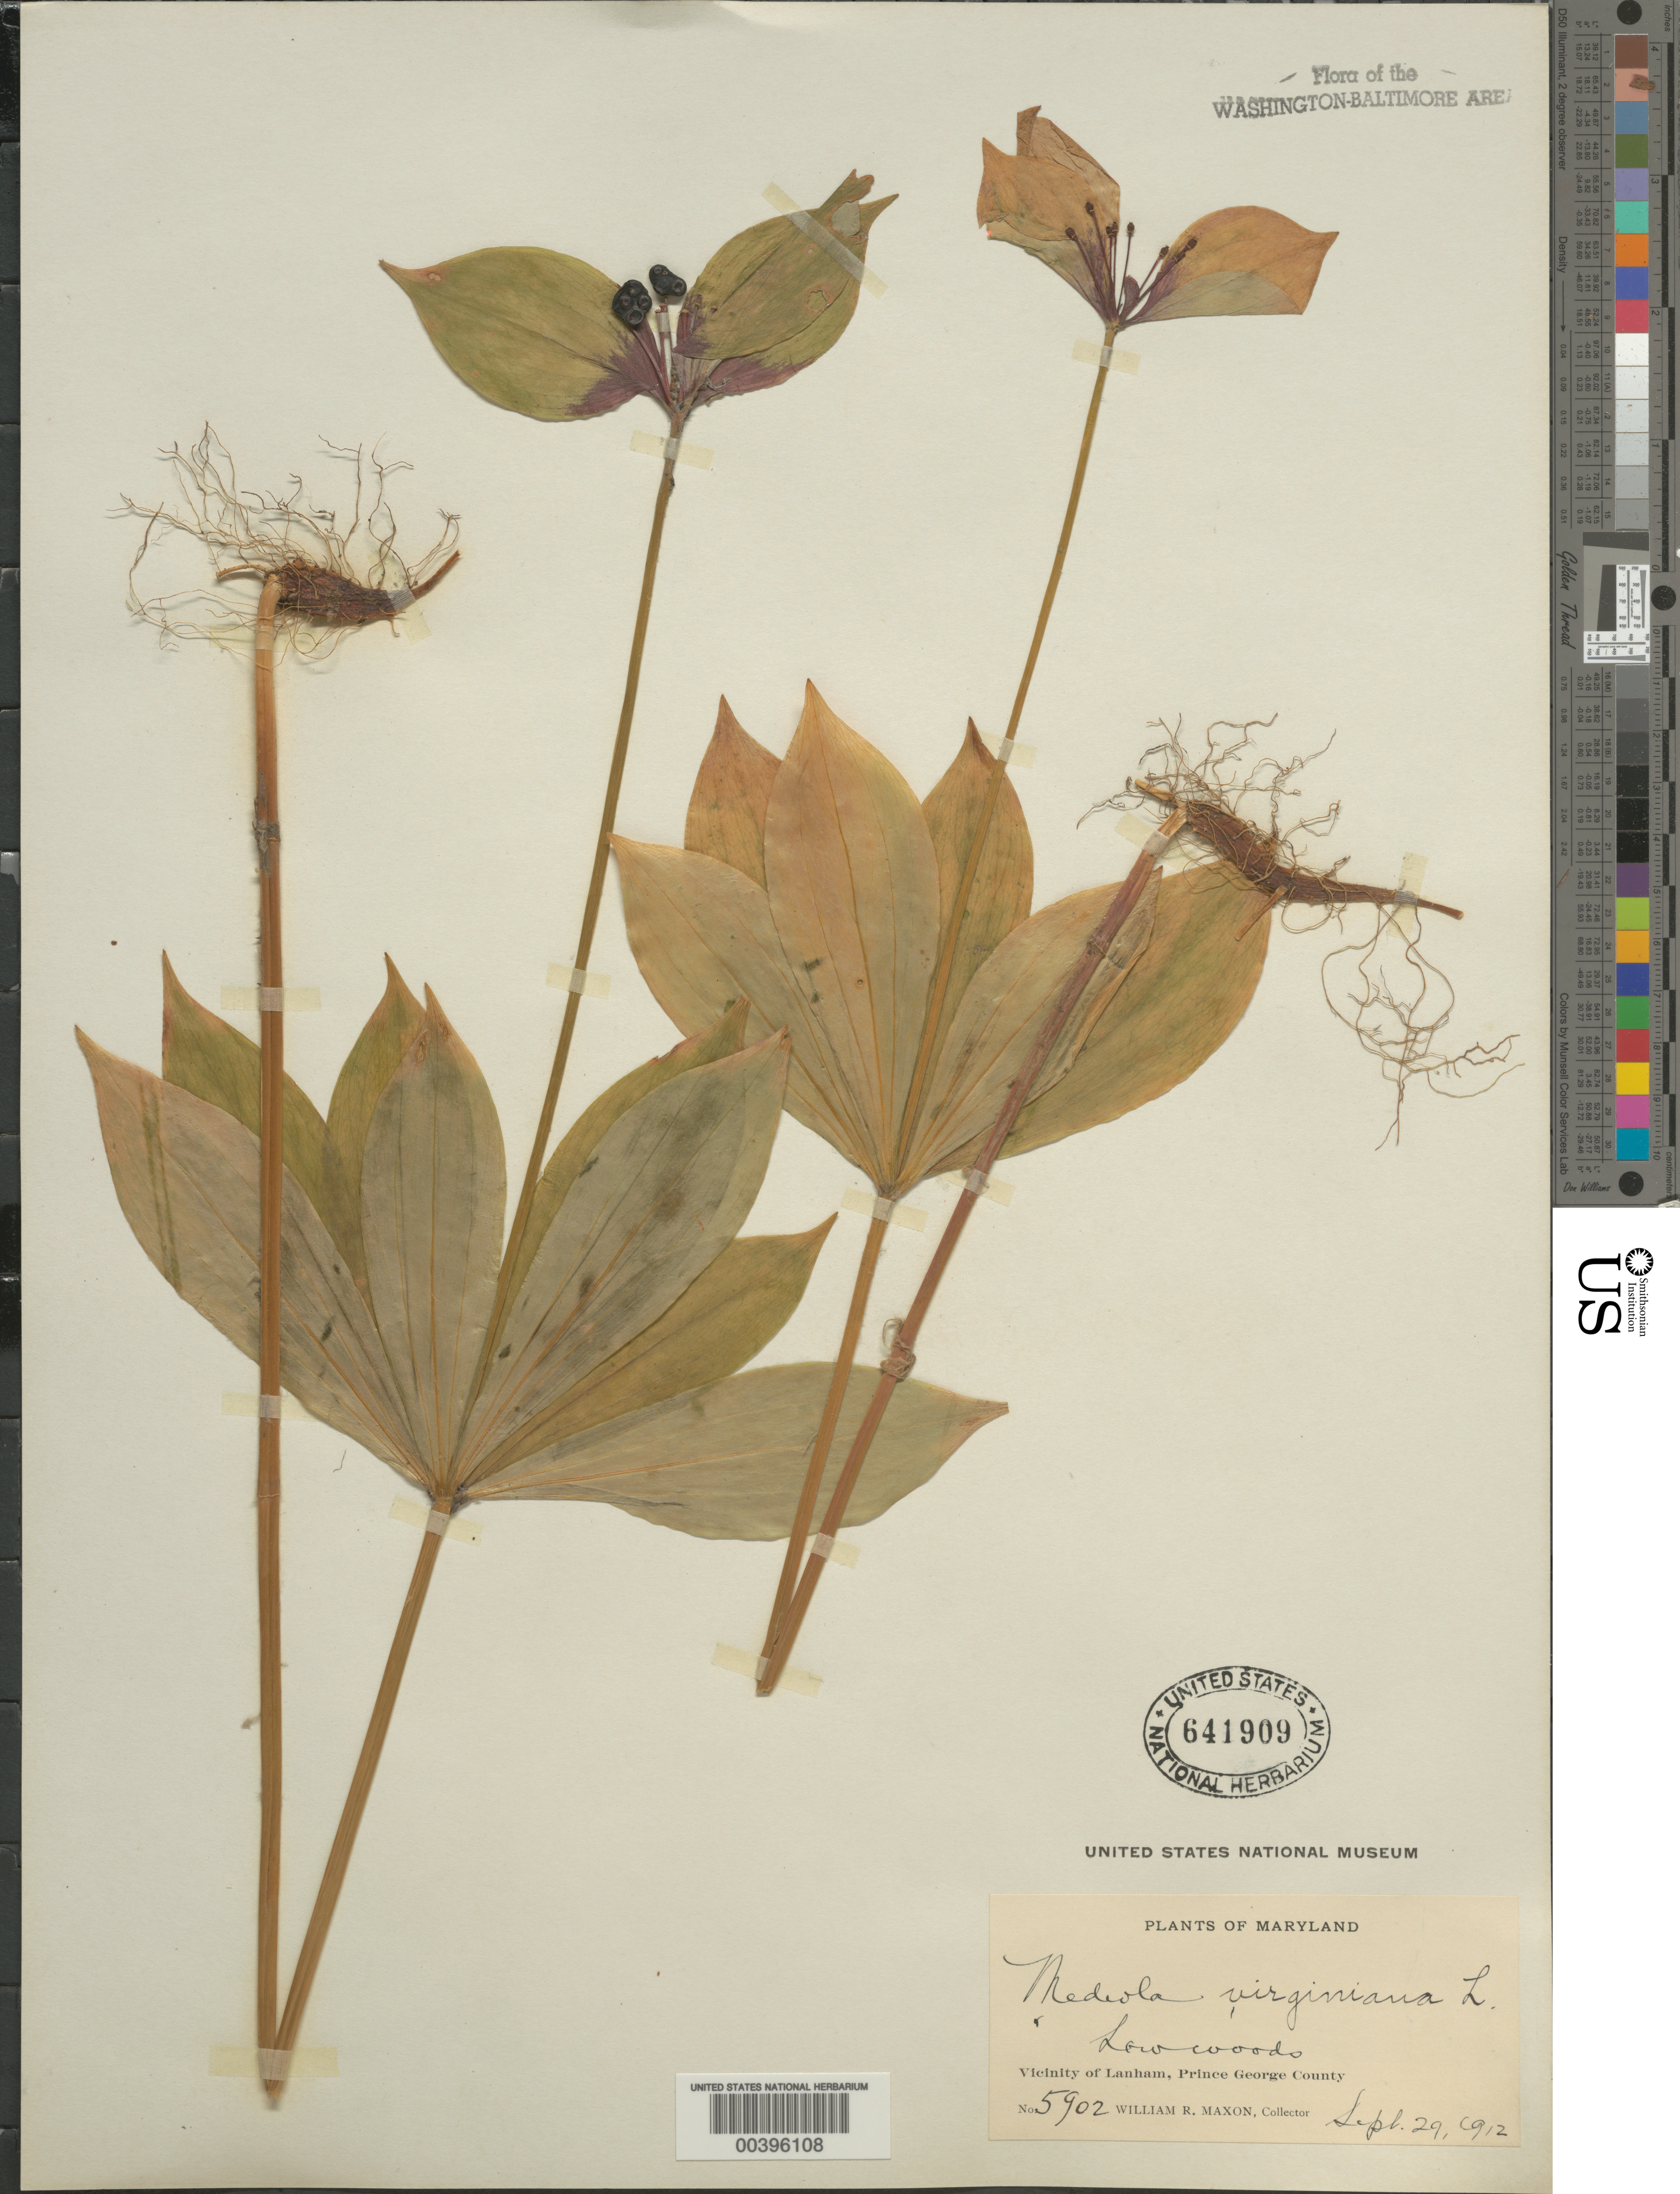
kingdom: Plantae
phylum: Tracheophyta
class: Liliopsida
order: Liliales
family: Liliaceae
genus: Medeola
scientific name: Medeola virginiana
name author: (L.) Desf.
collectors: W. R. Maxon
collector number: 5902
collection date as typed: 29 Sep 1912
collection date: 1912-09-29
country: United States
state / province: Maryland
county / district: Prince George's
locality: Lanham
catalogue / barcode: US 641909